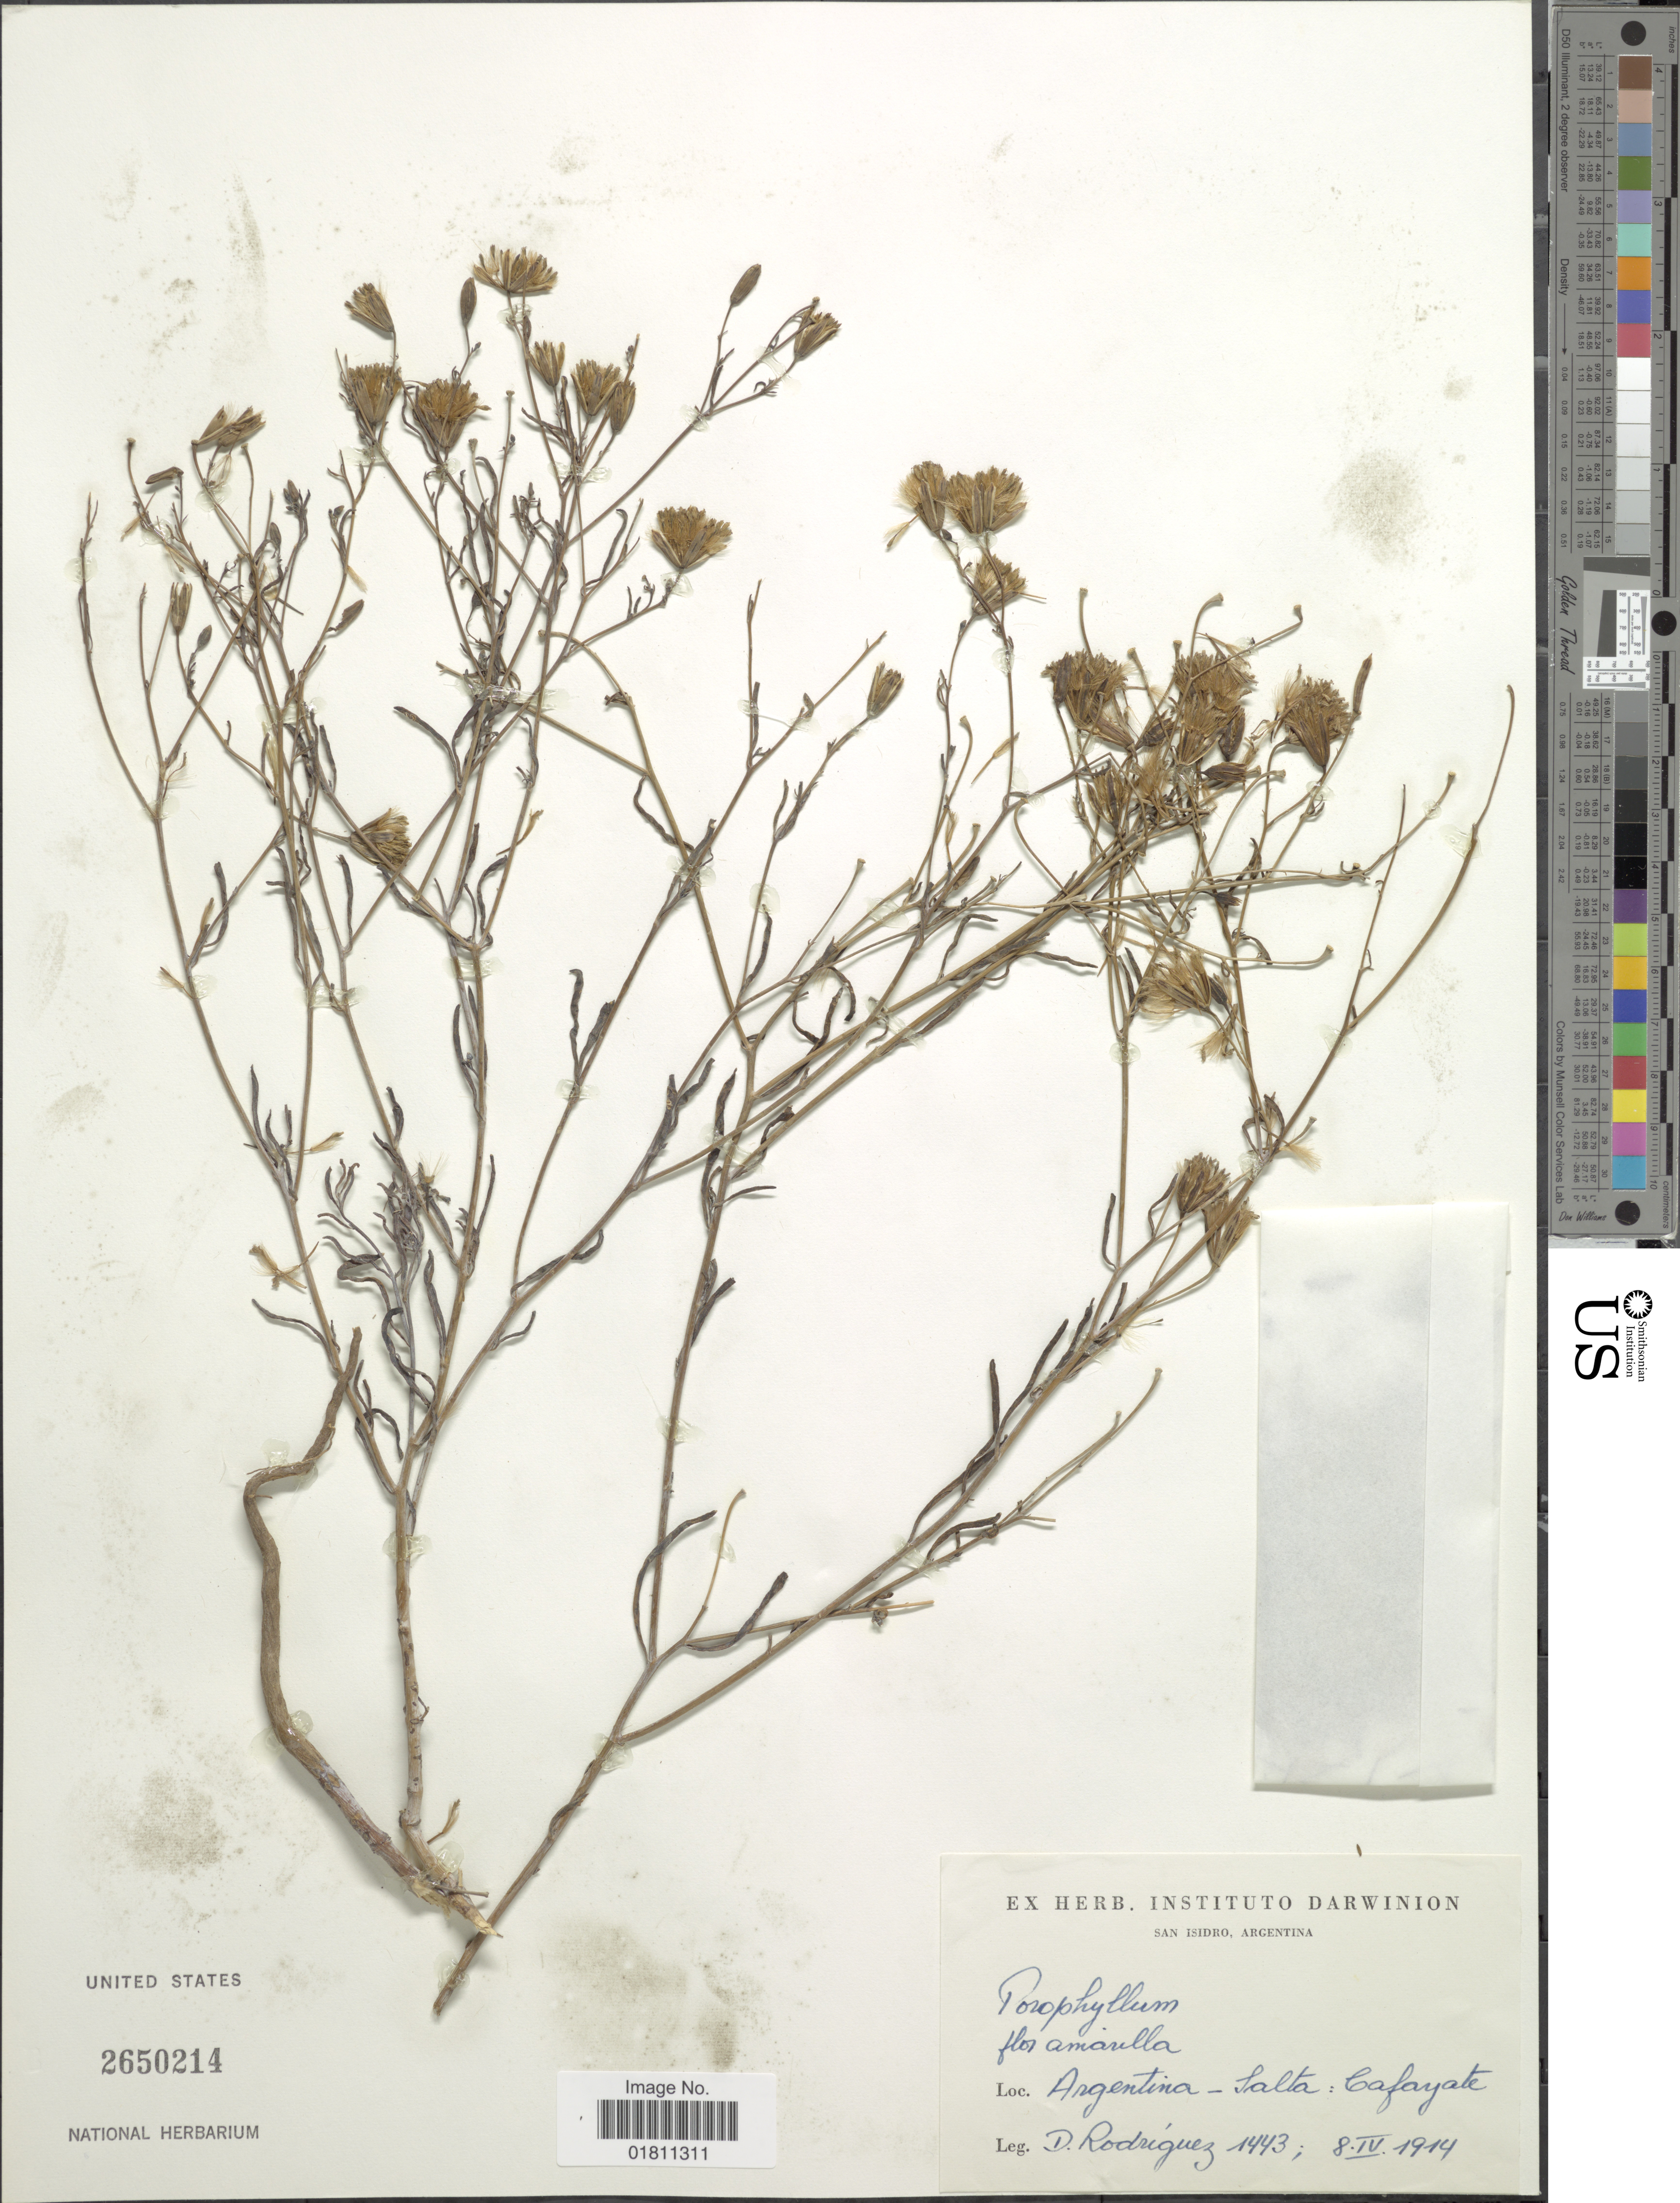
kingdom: Plantae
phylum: Tracheophyta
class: Magnoliopsida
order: Asterales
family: Asteraceae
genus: Porophyllum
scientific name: Porophyllum sp.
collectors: D. Rodriguez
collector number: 1443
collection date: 1914-04-08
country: Argentina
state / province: Salta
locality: Cafayate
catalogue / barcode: US 2650214